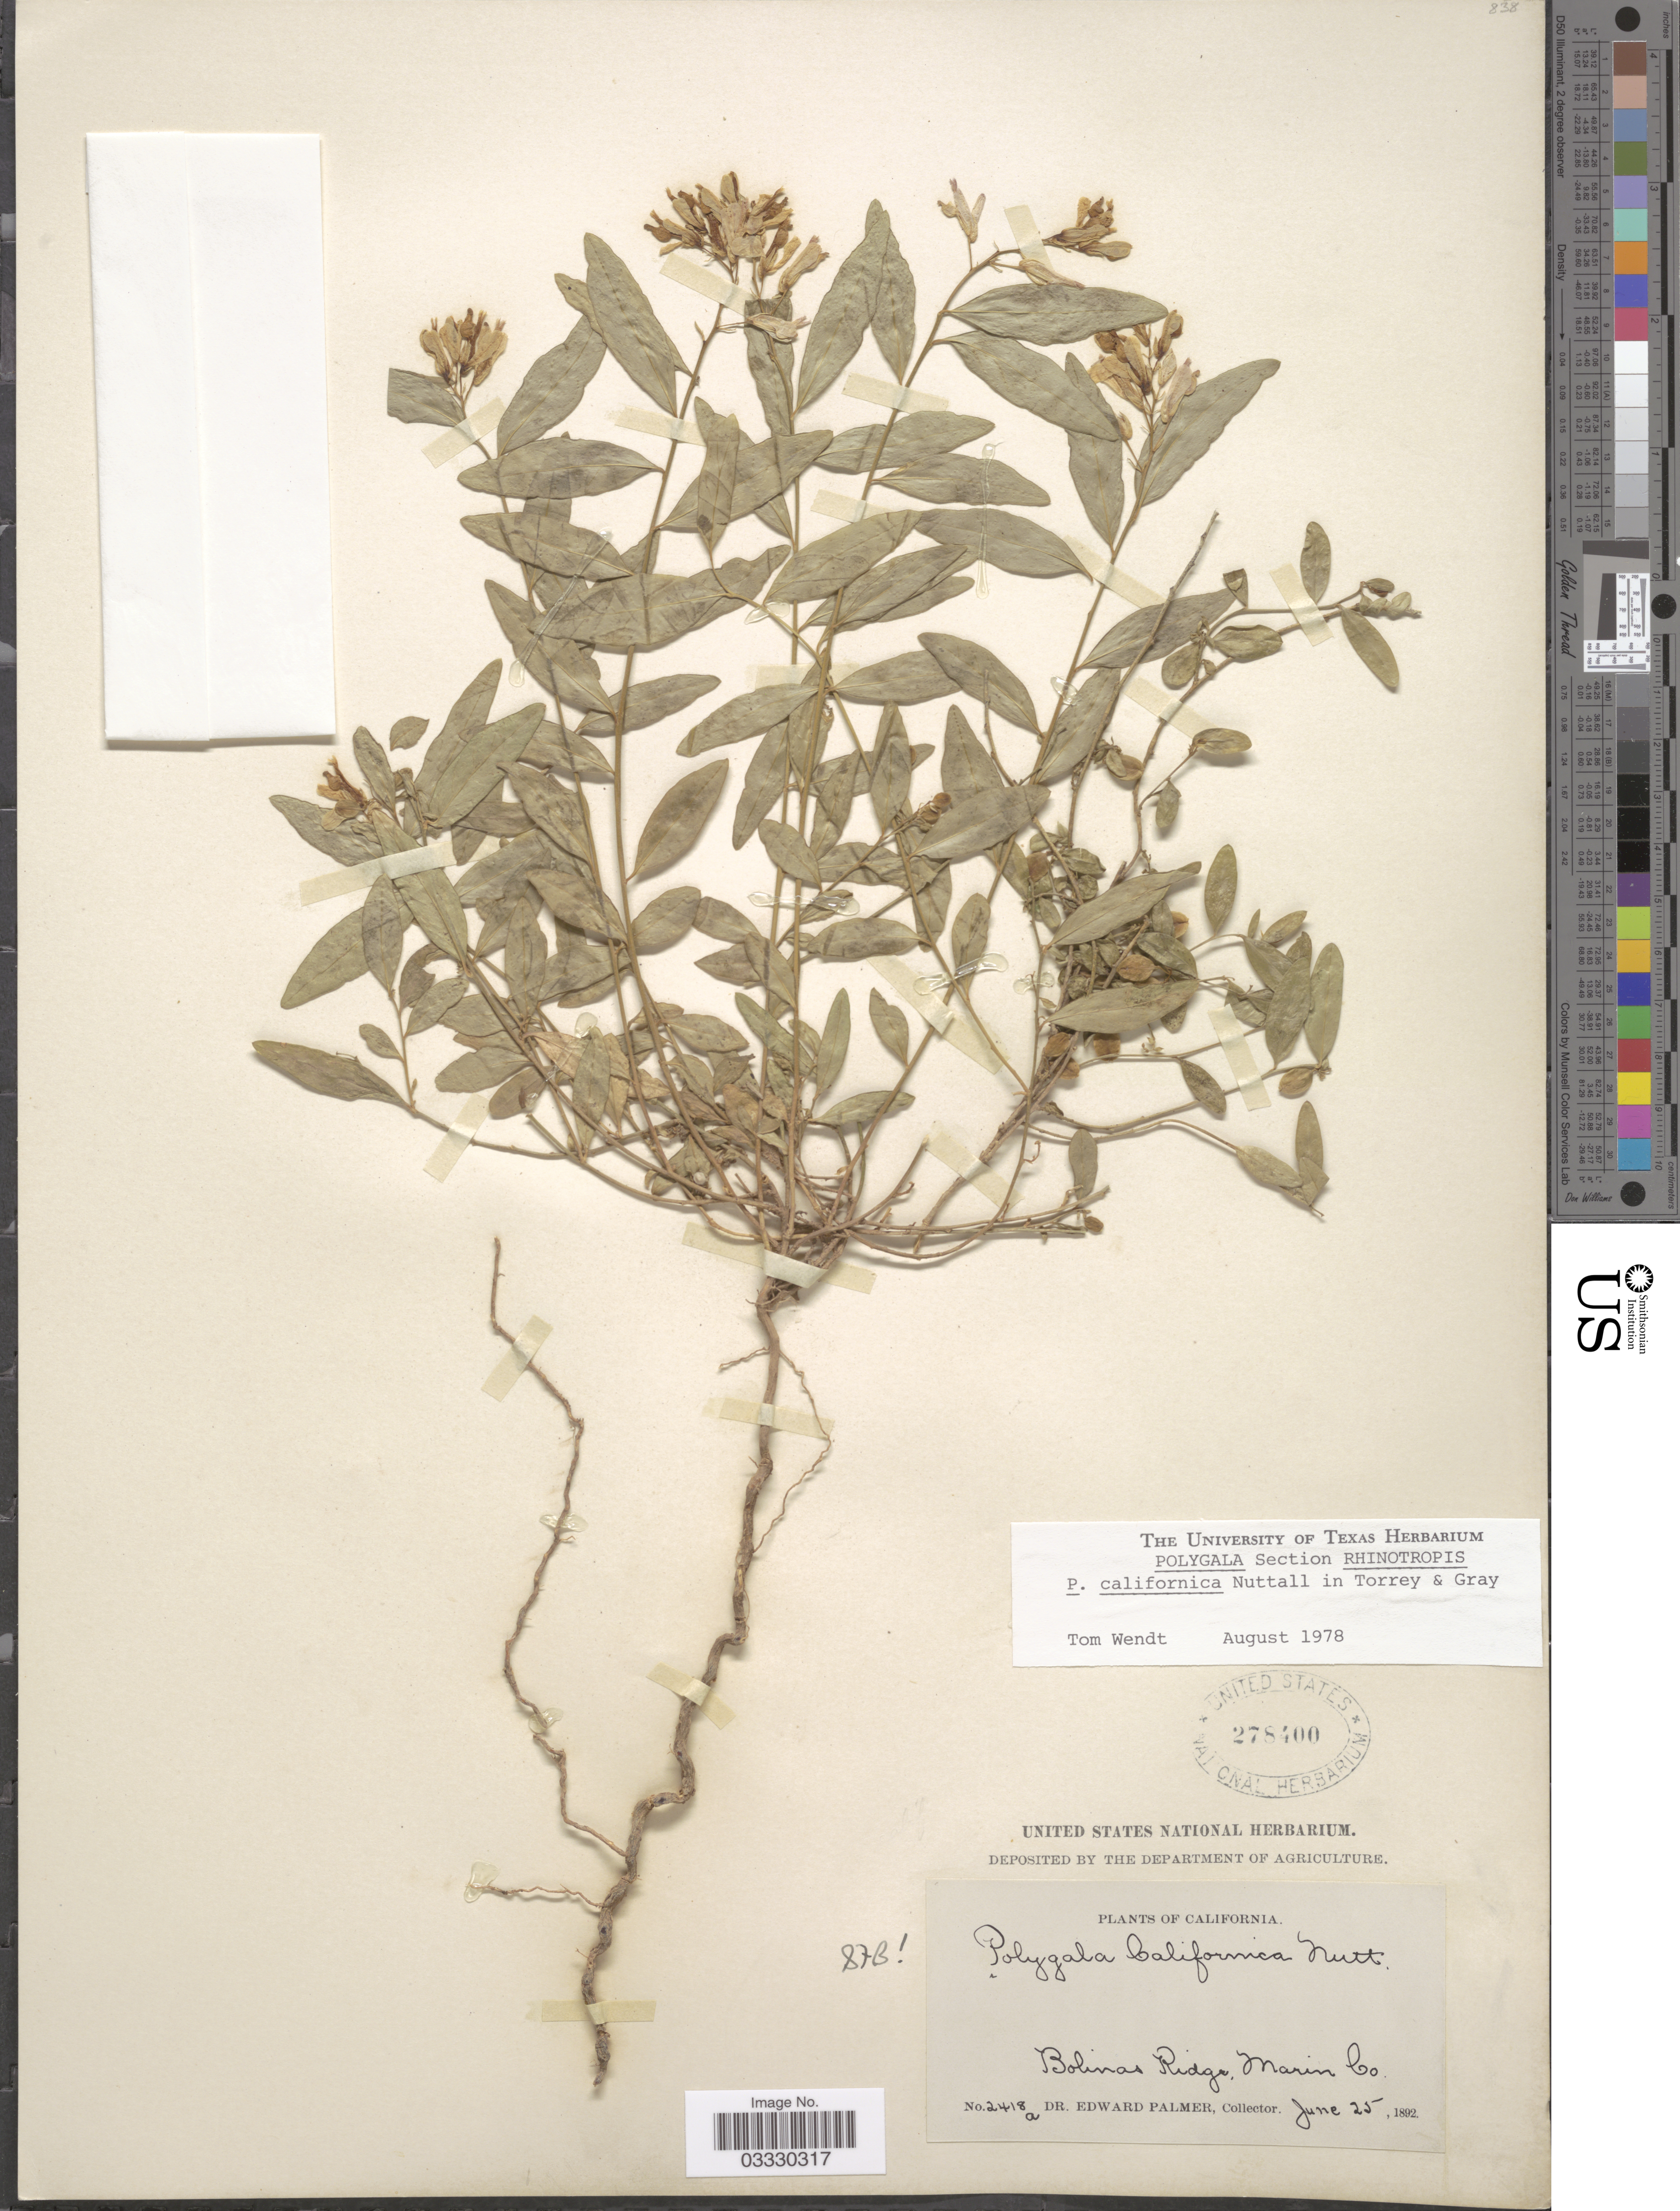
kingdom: Plantae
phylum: Tracheophyta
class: Magnoliopsida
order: Fabales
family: Polygalaceae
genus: Rhinotropis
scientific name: Rhinotropis californica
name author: (Nutt.) J.R. Abbott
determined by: Strong, Mark T., (BOT), Smithsonian Institution - National Museum of Natural History (UNITED STATES)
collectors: E. Palmer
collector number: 2418a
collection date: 1892-06-25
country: United States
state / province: California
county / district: Marin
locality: Bolinas Ridge, Marin Co.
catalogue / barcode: US 278400